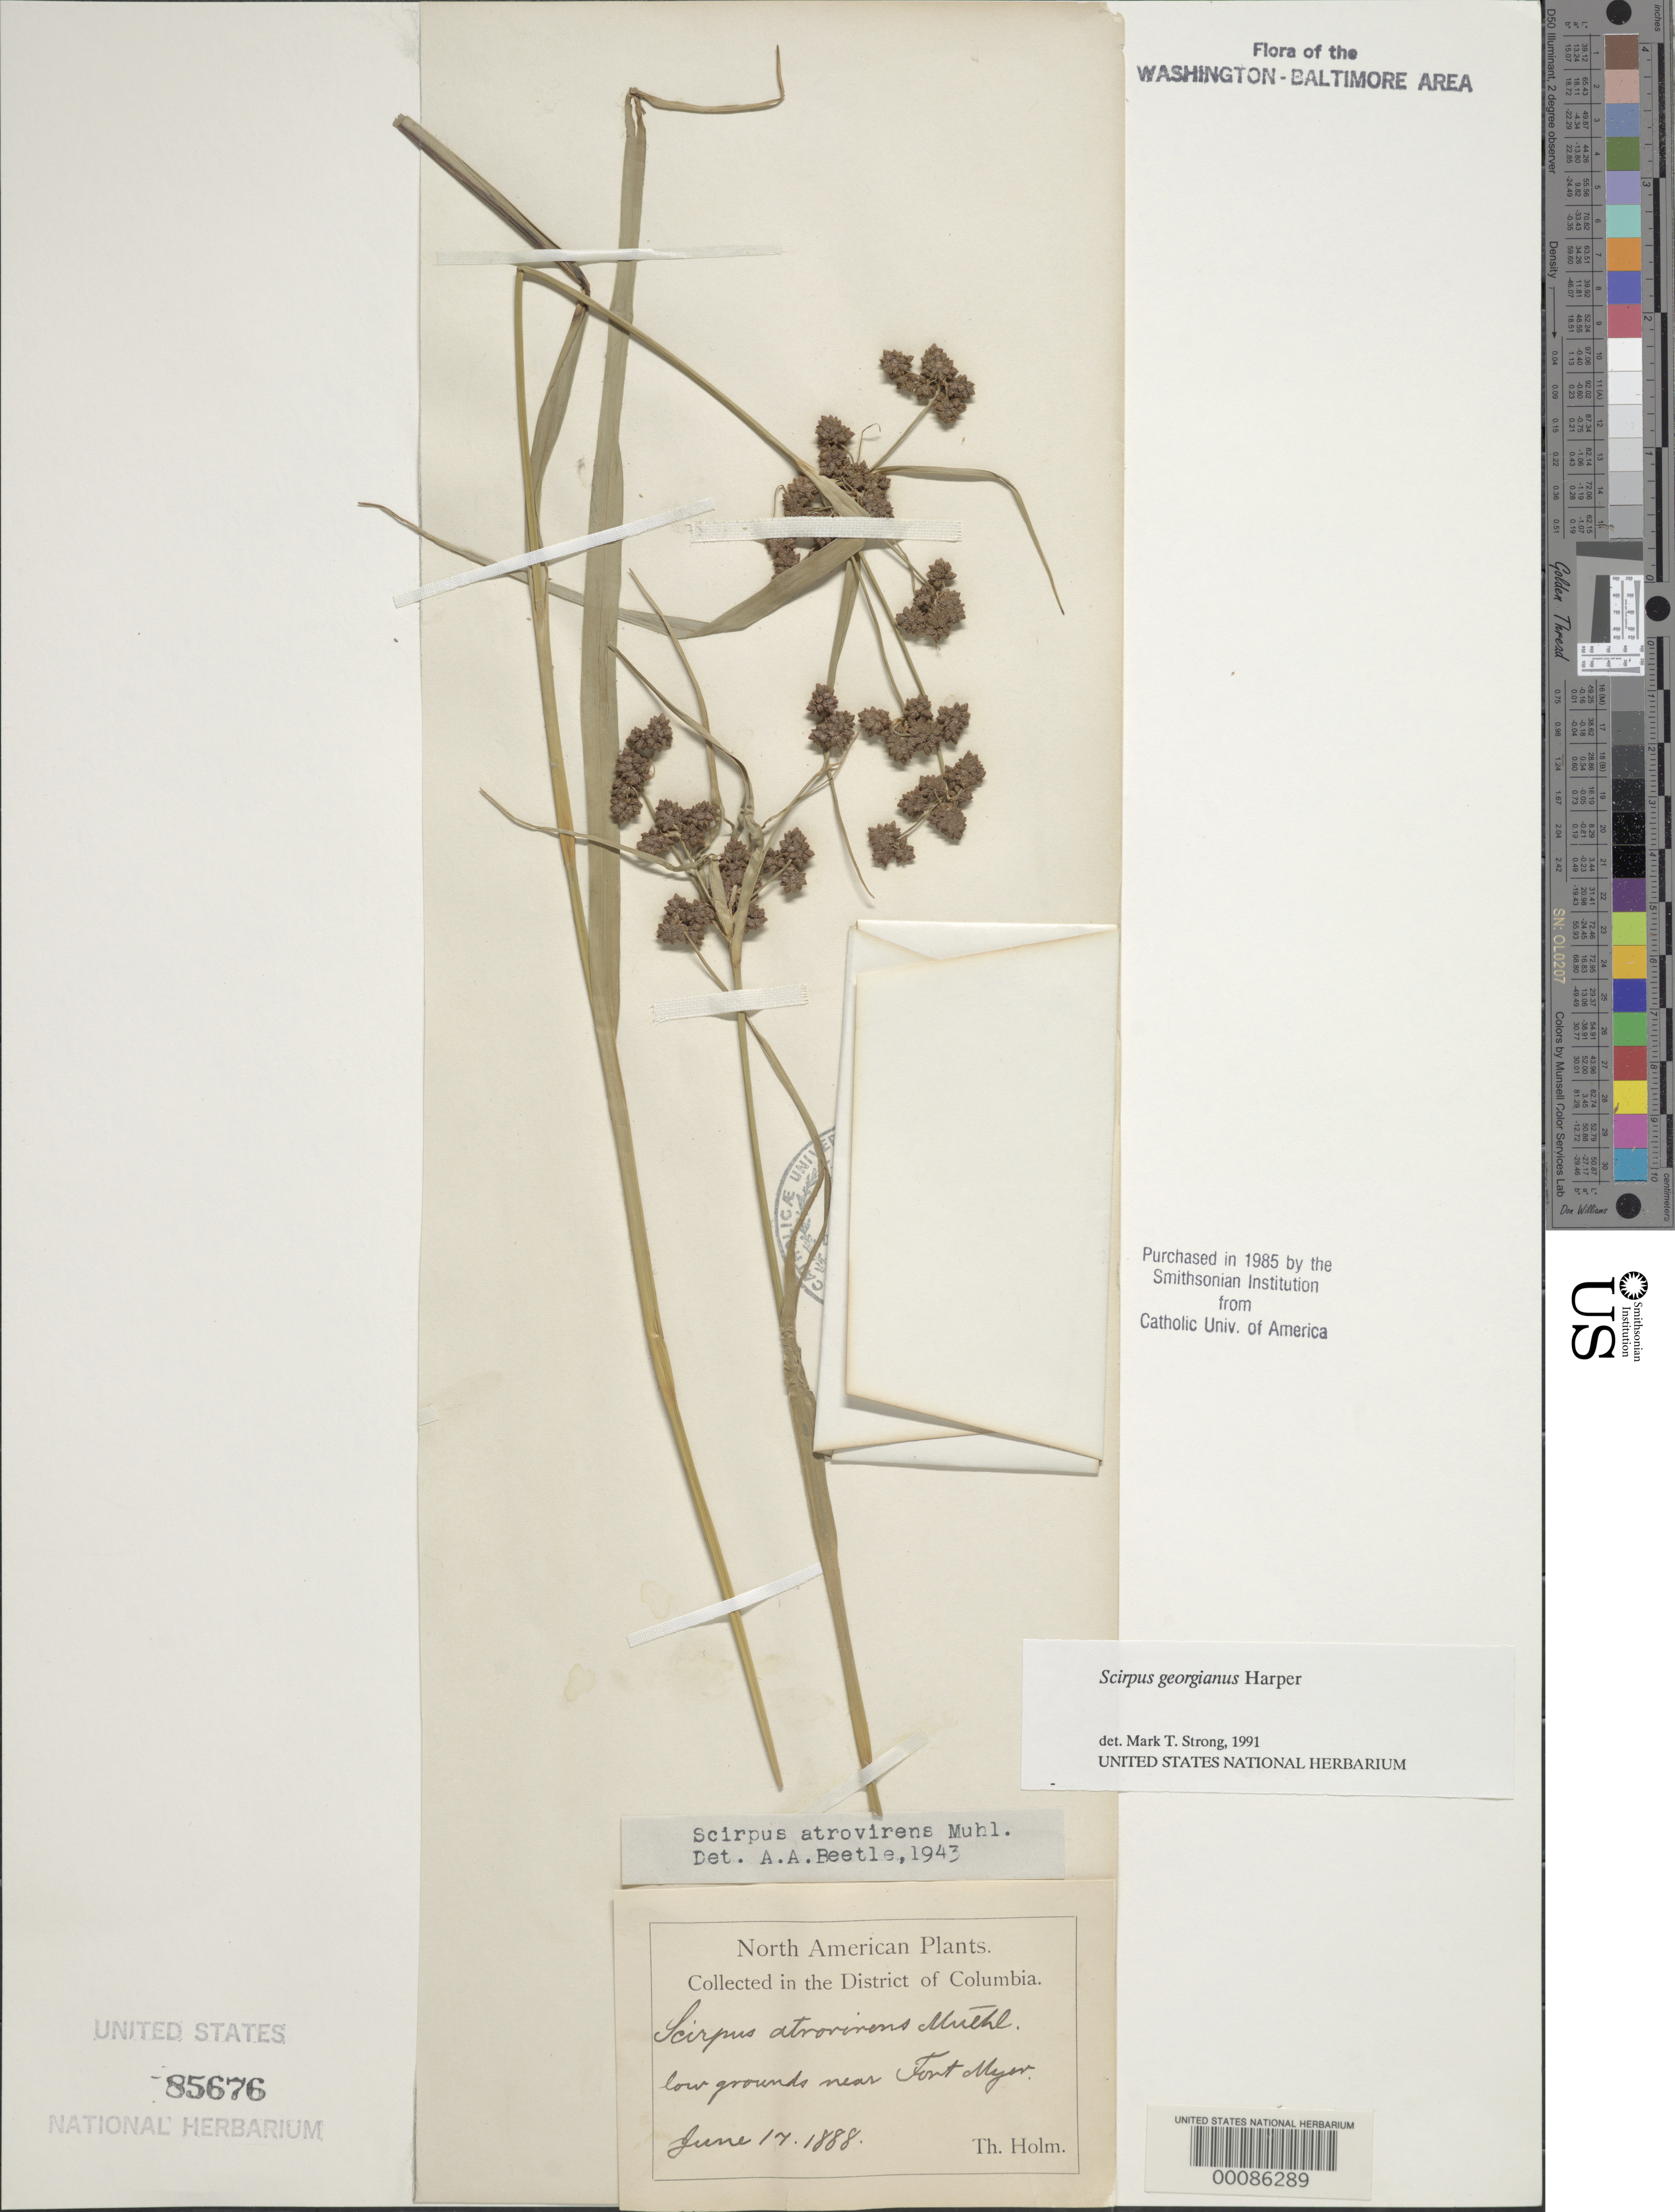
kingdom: Plantae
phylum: Tracheophyta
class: Liliopsida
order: Poales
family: Cyperaceae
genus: Scirpus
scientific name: Scirpus atrovirens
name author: Willd.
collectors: T. Holm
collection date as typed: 17 Jun 1888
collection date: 1888-06-17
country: United States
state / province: Virginia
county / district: Arlington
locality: Near Ft. Myer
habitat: Low grounds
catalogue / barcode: US 85676